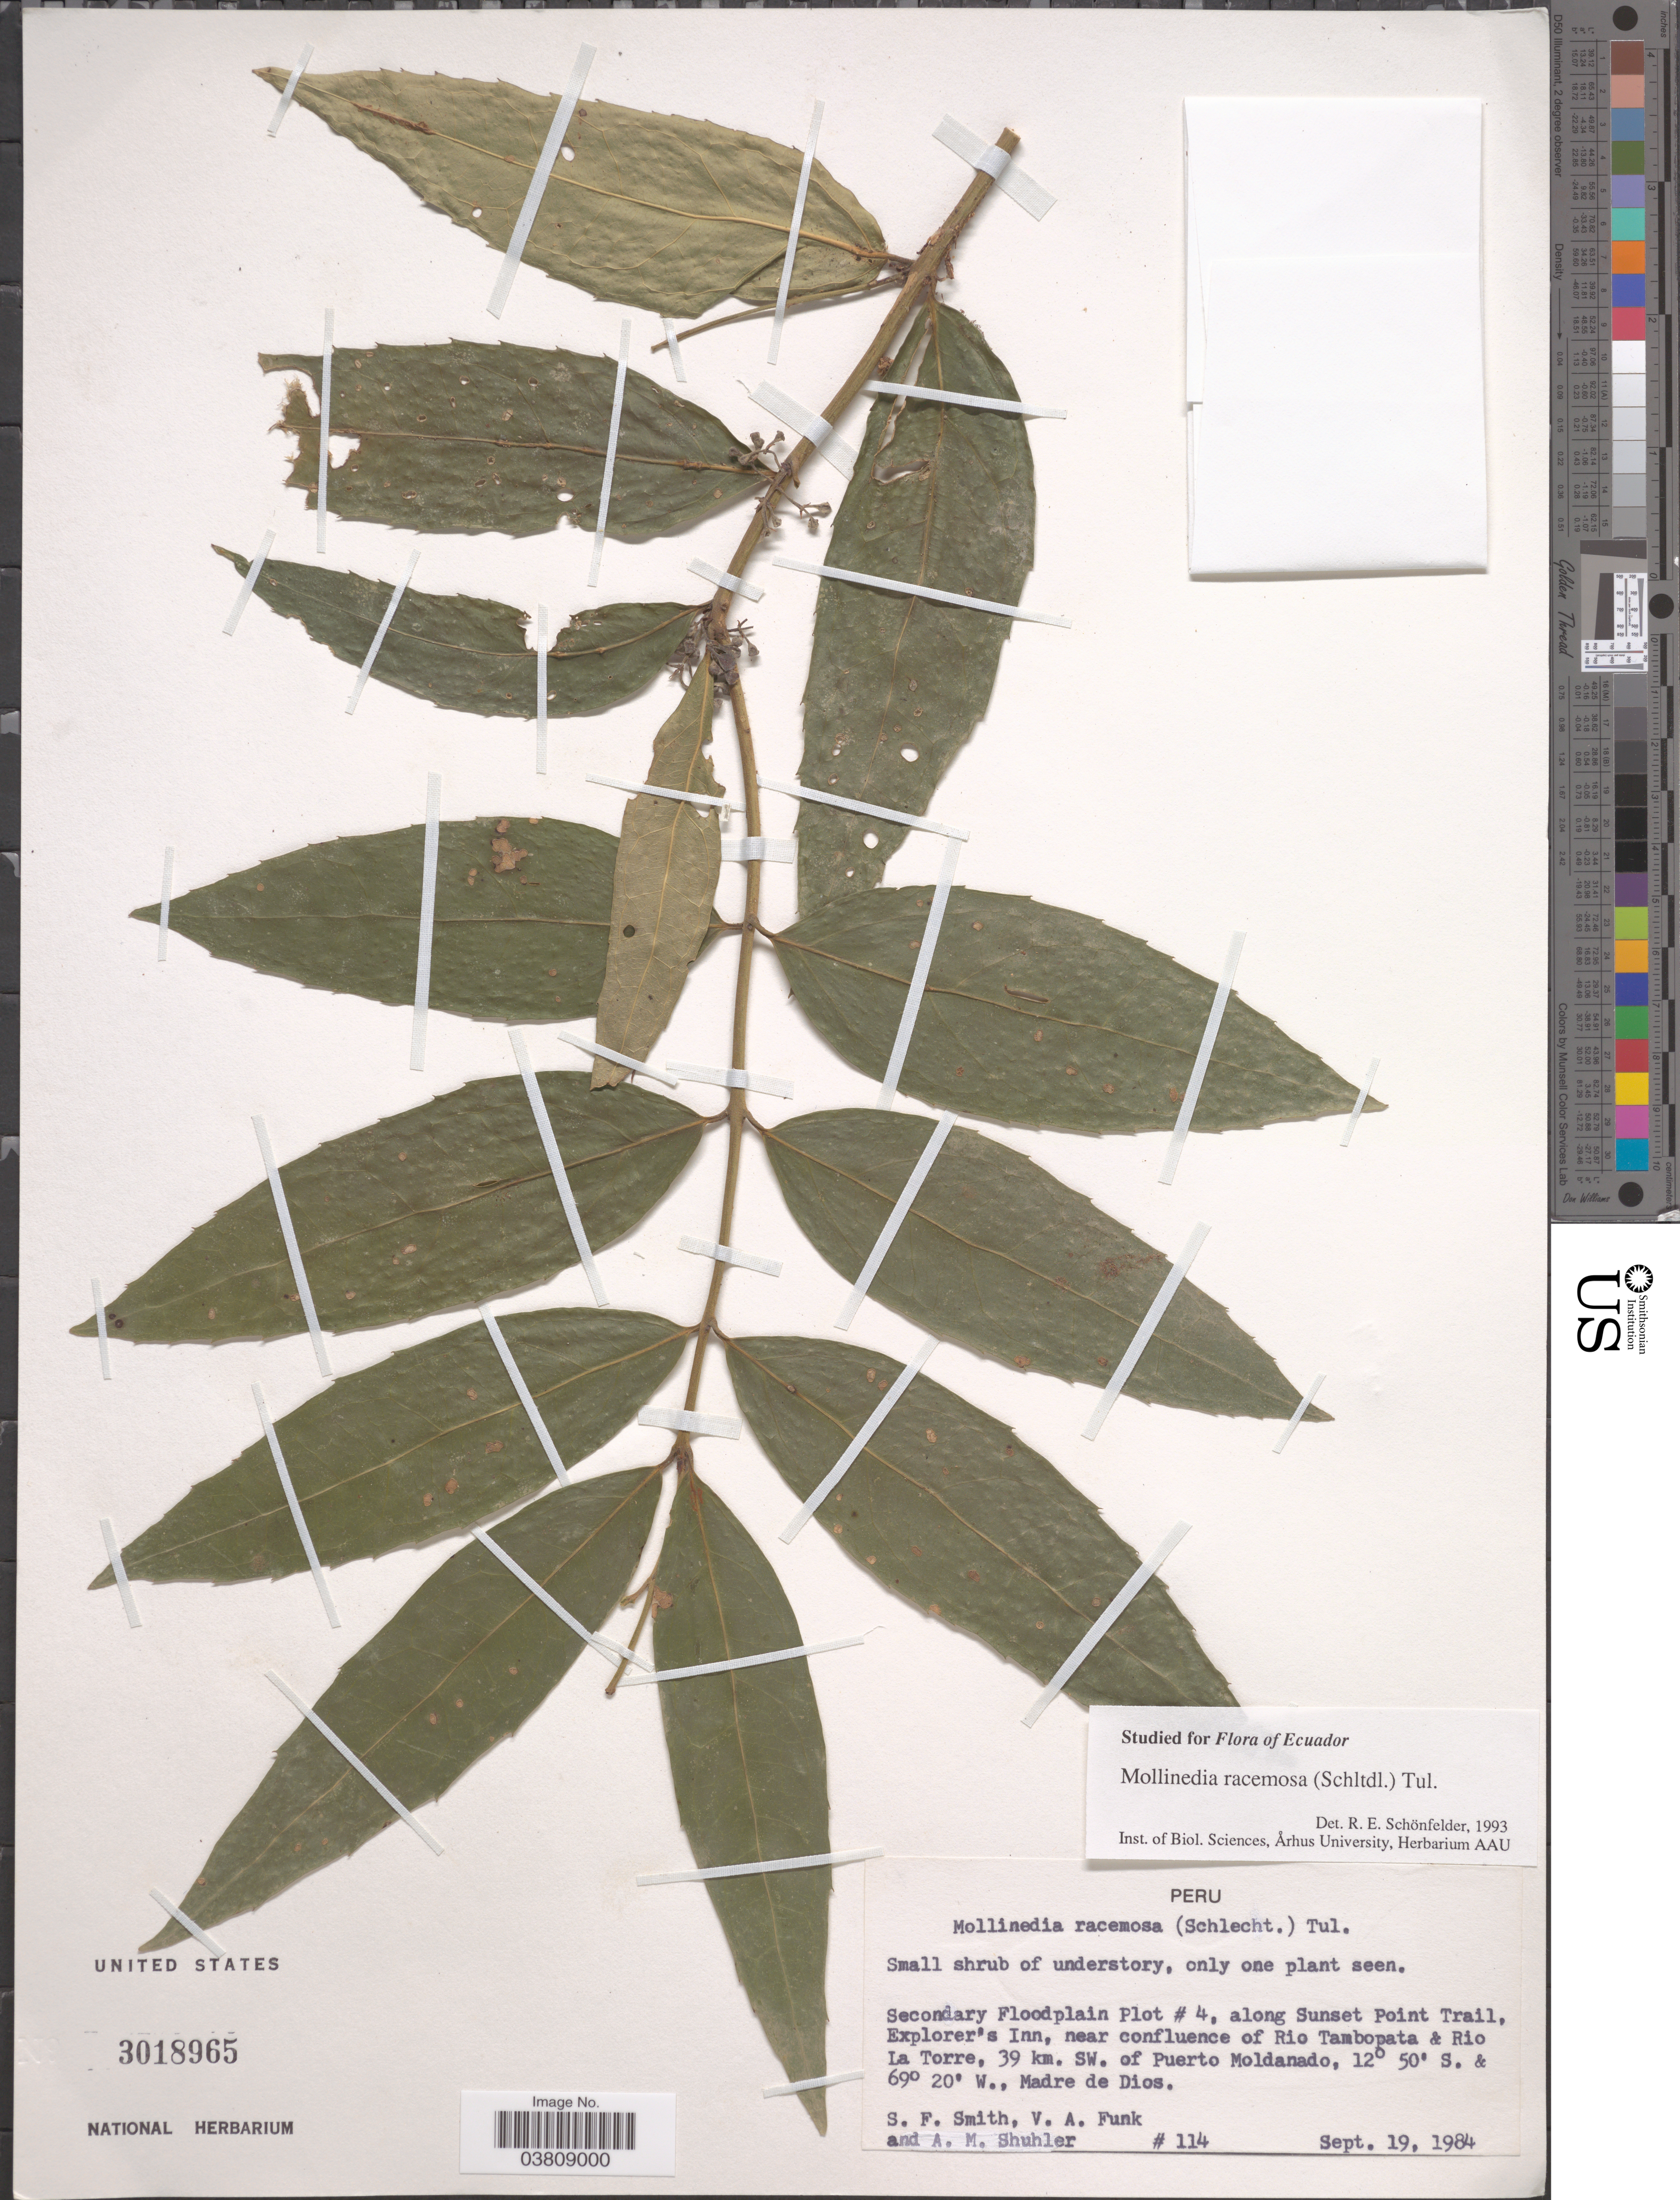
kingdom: Plantae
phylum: Tracheophyta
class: Magnoliopsida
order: Laurales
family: Monimiaceae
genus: Mollinedia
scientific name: Mollinedia racemosa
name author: (Schltdl.) Tul.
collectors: S.F. Smith, V. Funk & A. Shuhler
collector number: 114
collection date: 1984-09-19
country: Peru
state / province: Madre de Dios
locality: Secondary Floodplain Plot # 4,along Sunset Point Trail, Explorer's Inn, near confluence of Rio Tambopata & Rio La Torre, 39j km. SW. of Puerto Moldanado.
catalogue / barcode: US 30198965